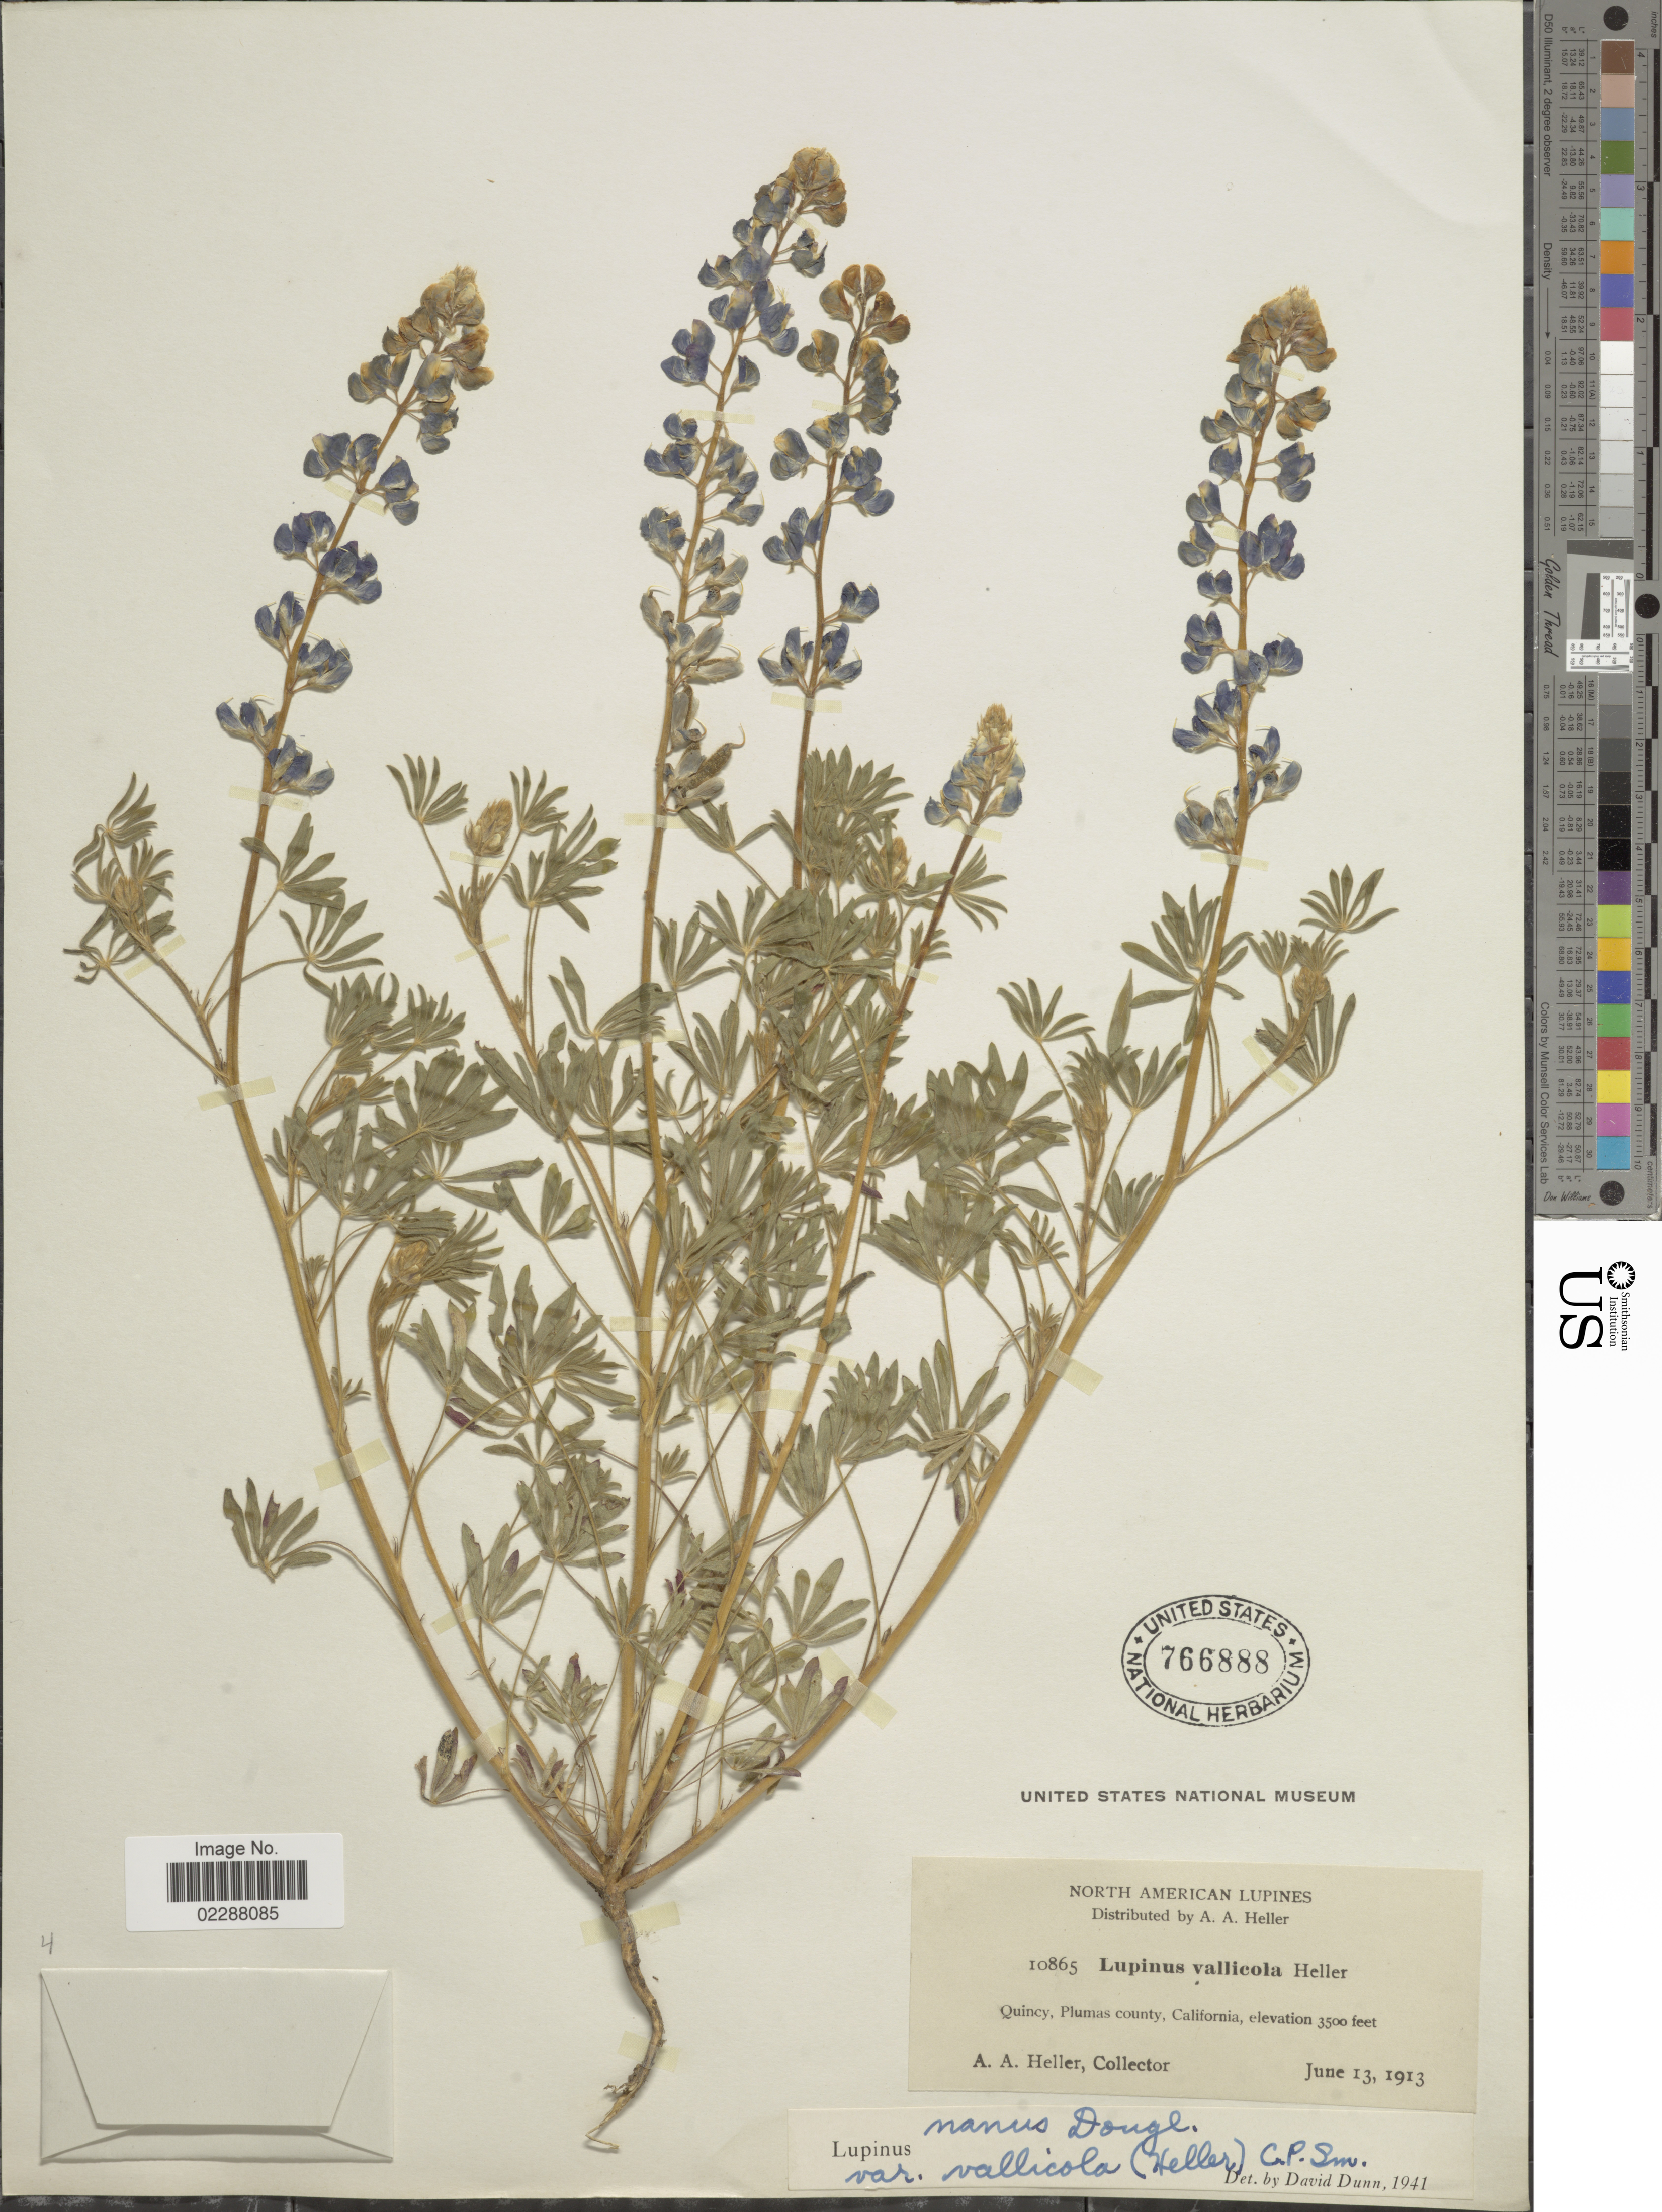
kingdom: Plantae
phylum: Tracheophyta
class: Magnoliopsida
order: Fabales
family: Fabaceae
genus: Lupinus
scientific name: Lupinus vallicola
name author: A. Heller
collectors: A. A. Heller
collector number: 10865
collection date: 1913-06-13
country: United States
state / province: California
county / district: Plumas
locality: Quincy, Plumas County, California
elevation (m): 1067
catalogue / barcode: US 766888